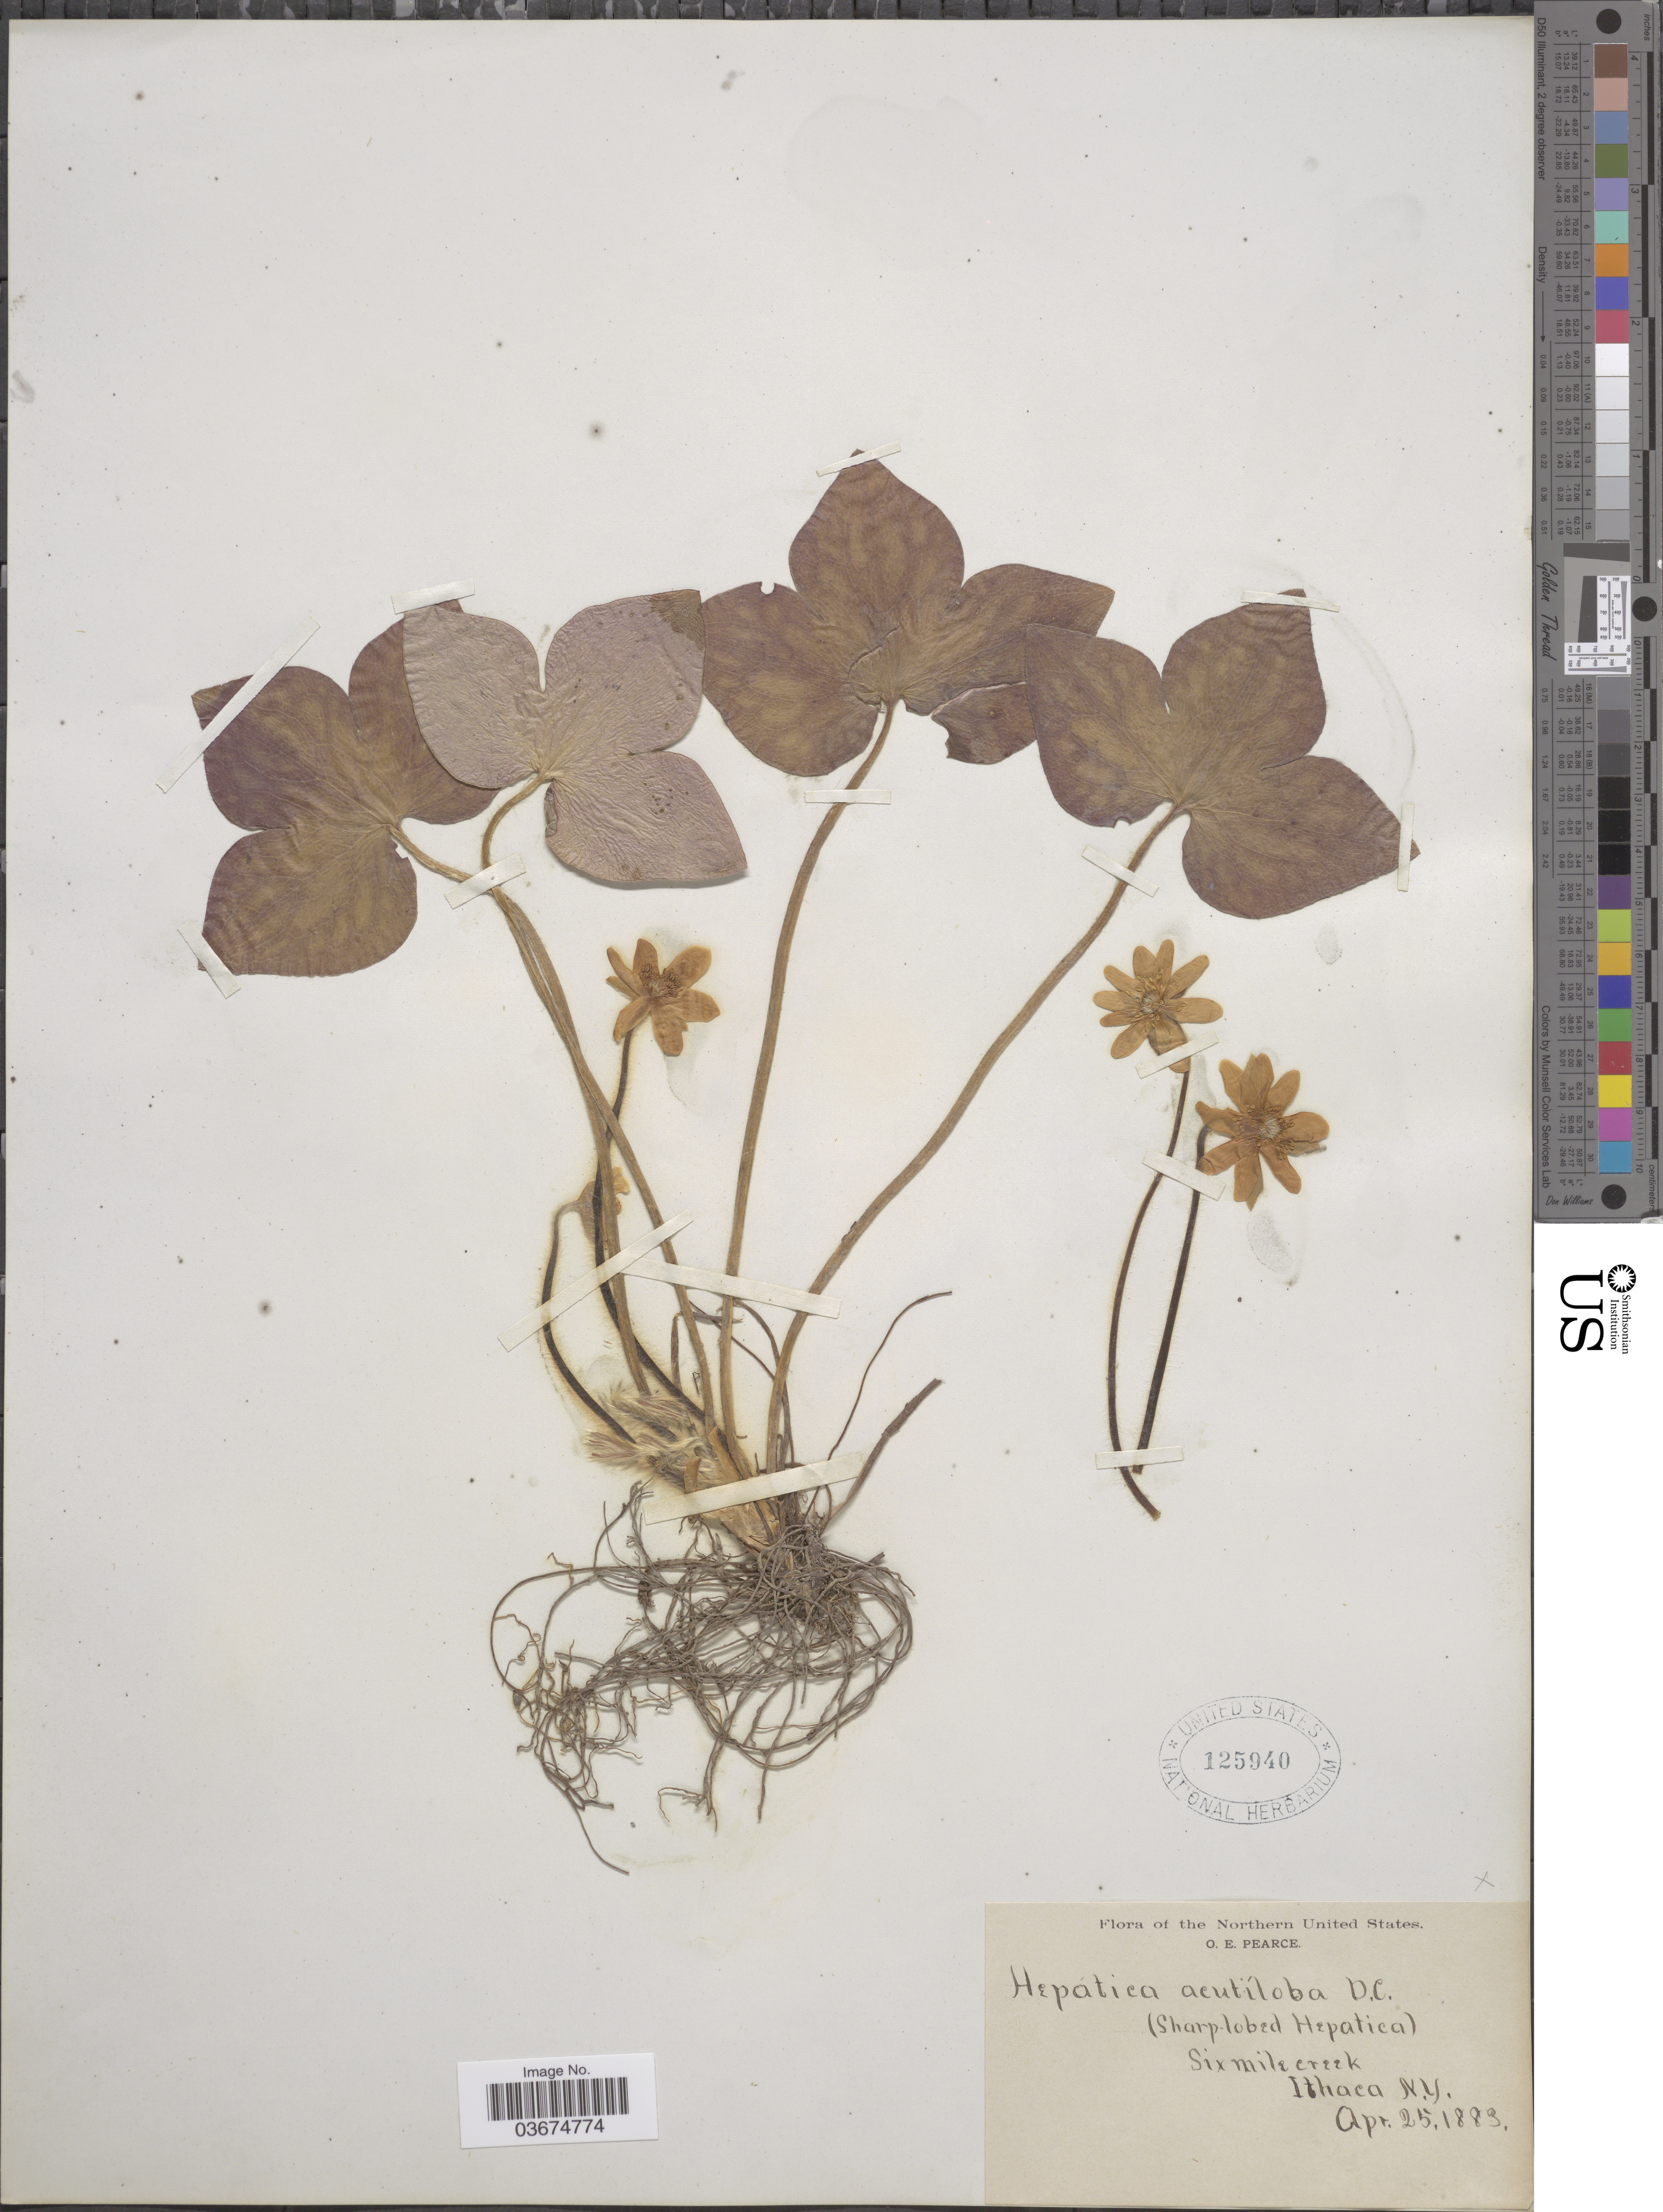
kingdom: Plantae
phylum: Tracheophyta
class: Magnoliopsida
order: Ranunculales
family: Ranunculaceae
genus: Hepatica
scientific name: Hepatica acutiloba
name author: DC.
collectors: O. E. Pearce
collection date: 1883-04-25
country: United States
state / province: New York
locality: Northern United States. Six Mile Creek. Ithaca.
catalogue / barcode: US 125940